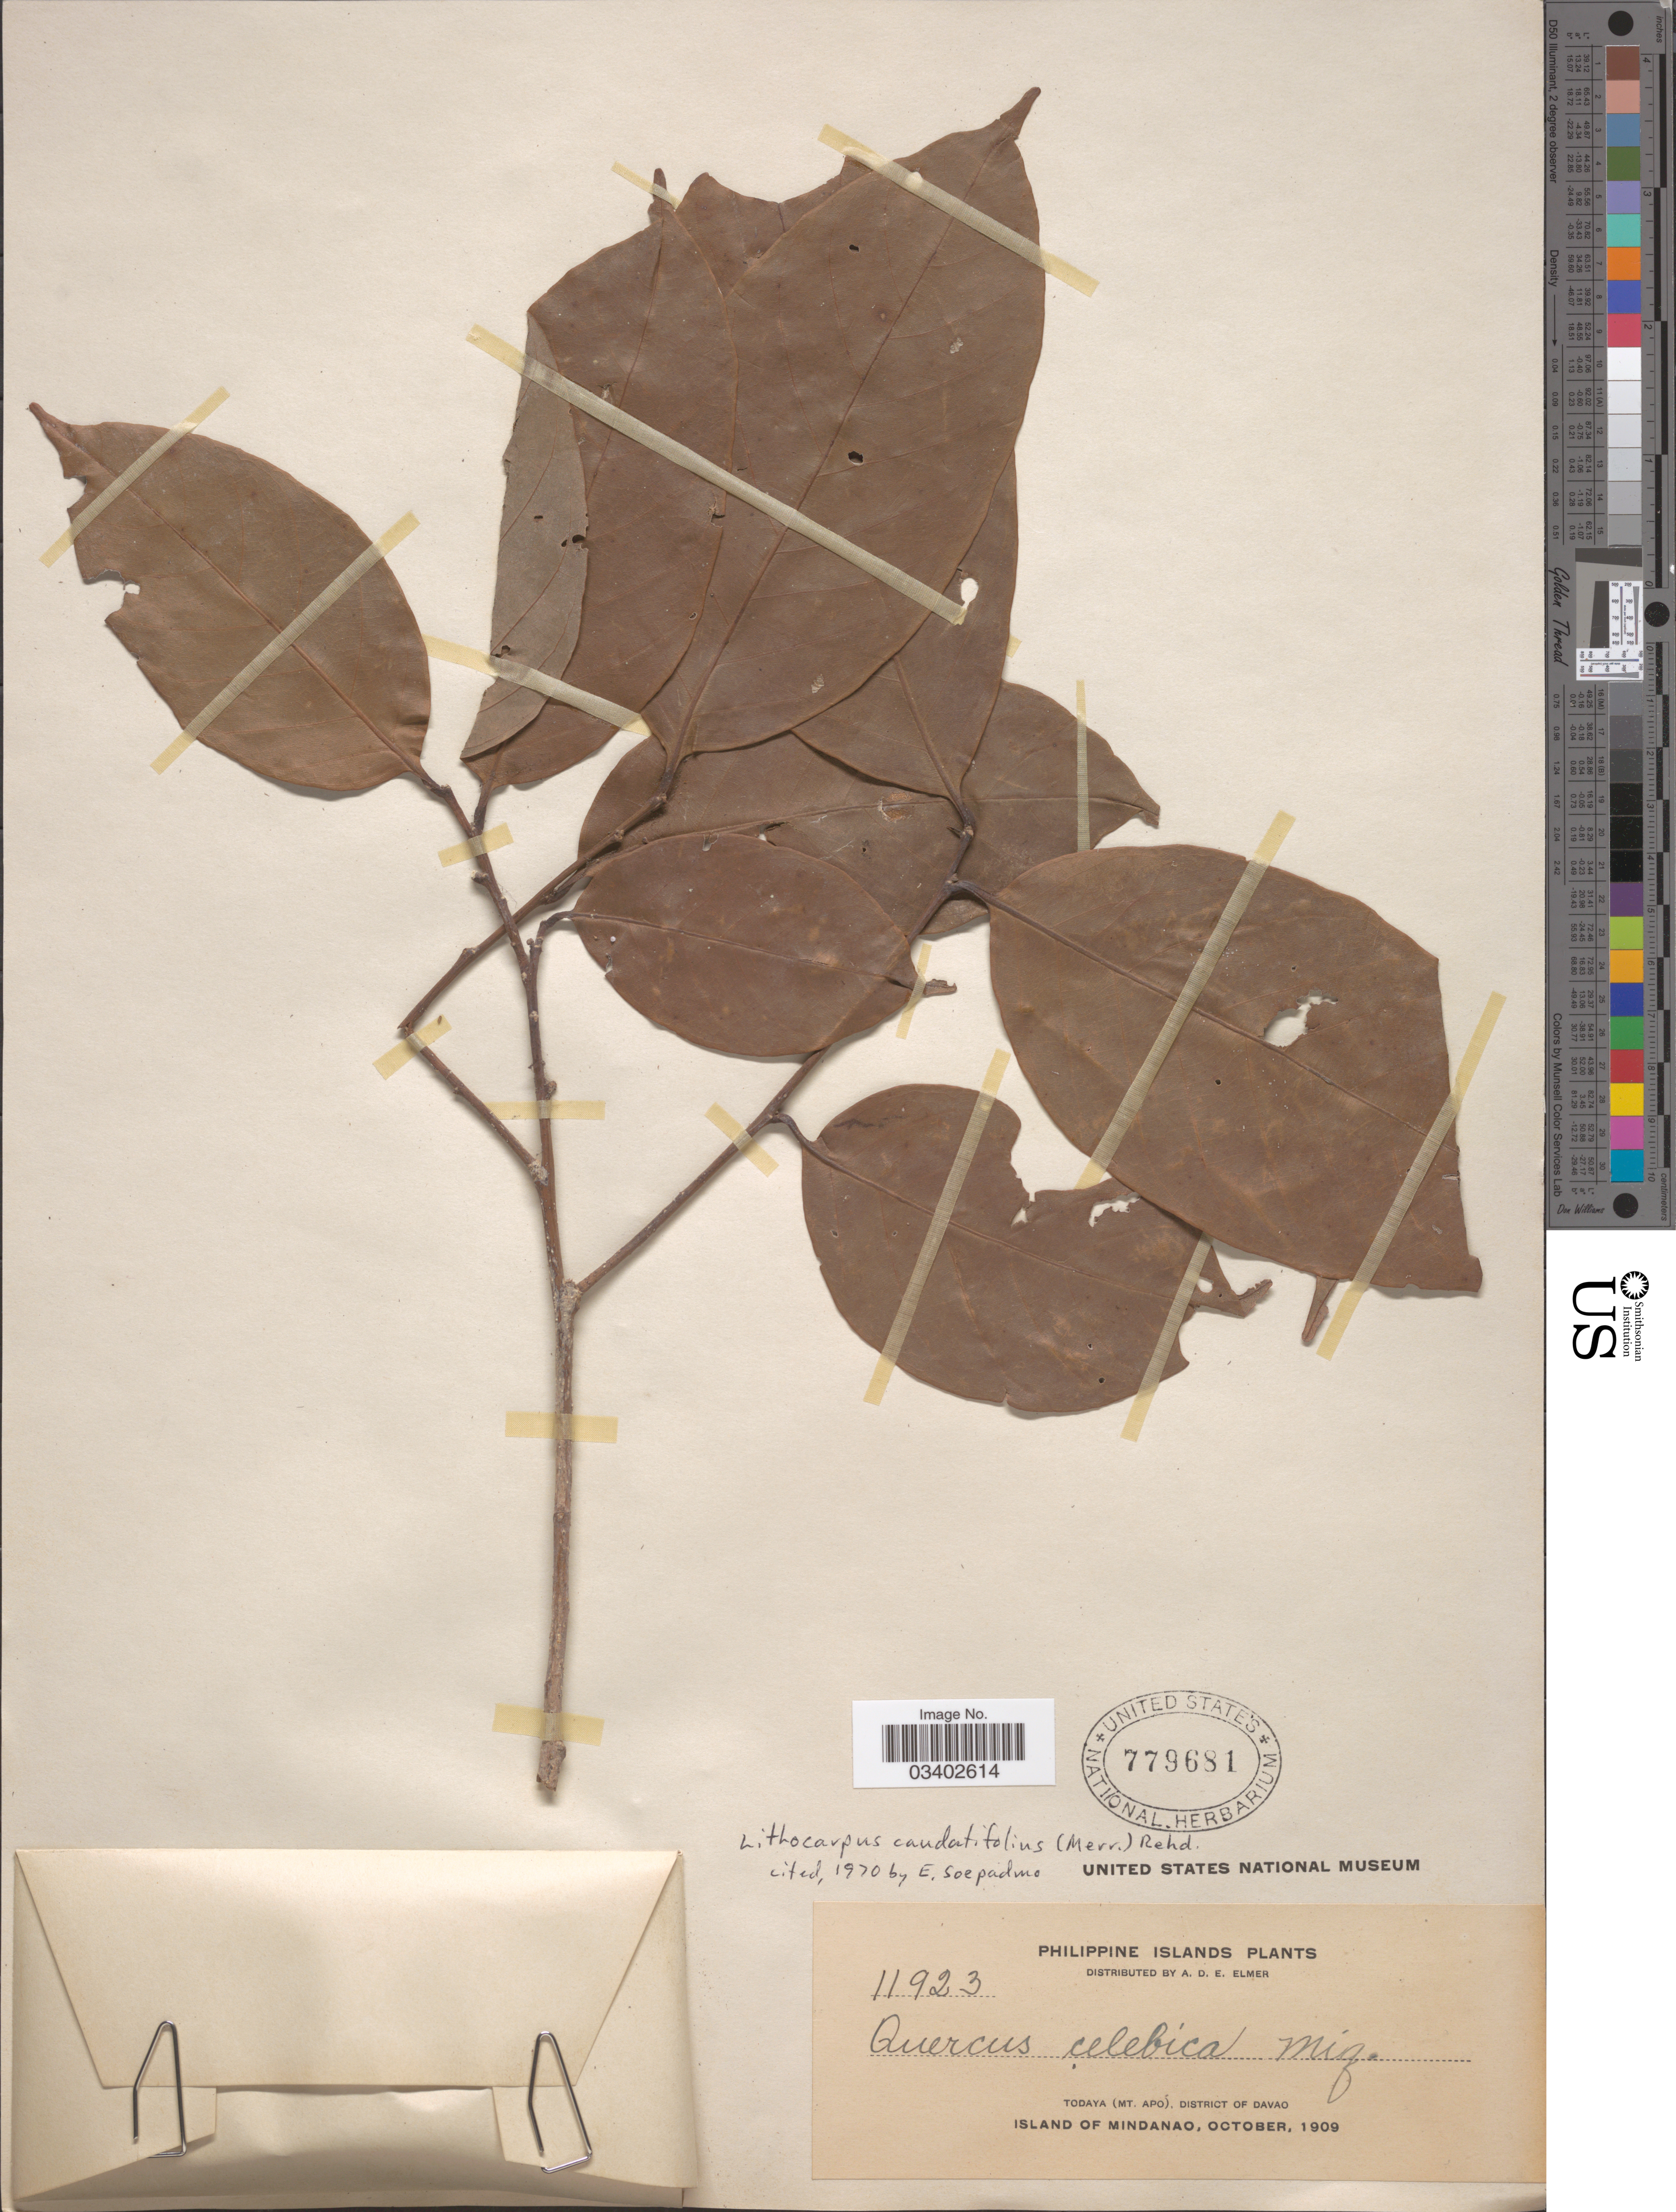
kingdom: Plantae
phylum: Tracheophyta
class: Magnoliopsida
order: Fagales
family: Fagaceae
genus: Lithocarpus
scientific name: Lithocarpus caudatifolius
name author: (Merr.) Rehder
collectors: A. D. E. Elmer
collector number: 11923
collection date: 1909-10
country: Philippines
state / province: Davao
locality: Todaya (Mt. Apo), District of Davao. Island of Mindanao.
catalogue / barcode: US 779681